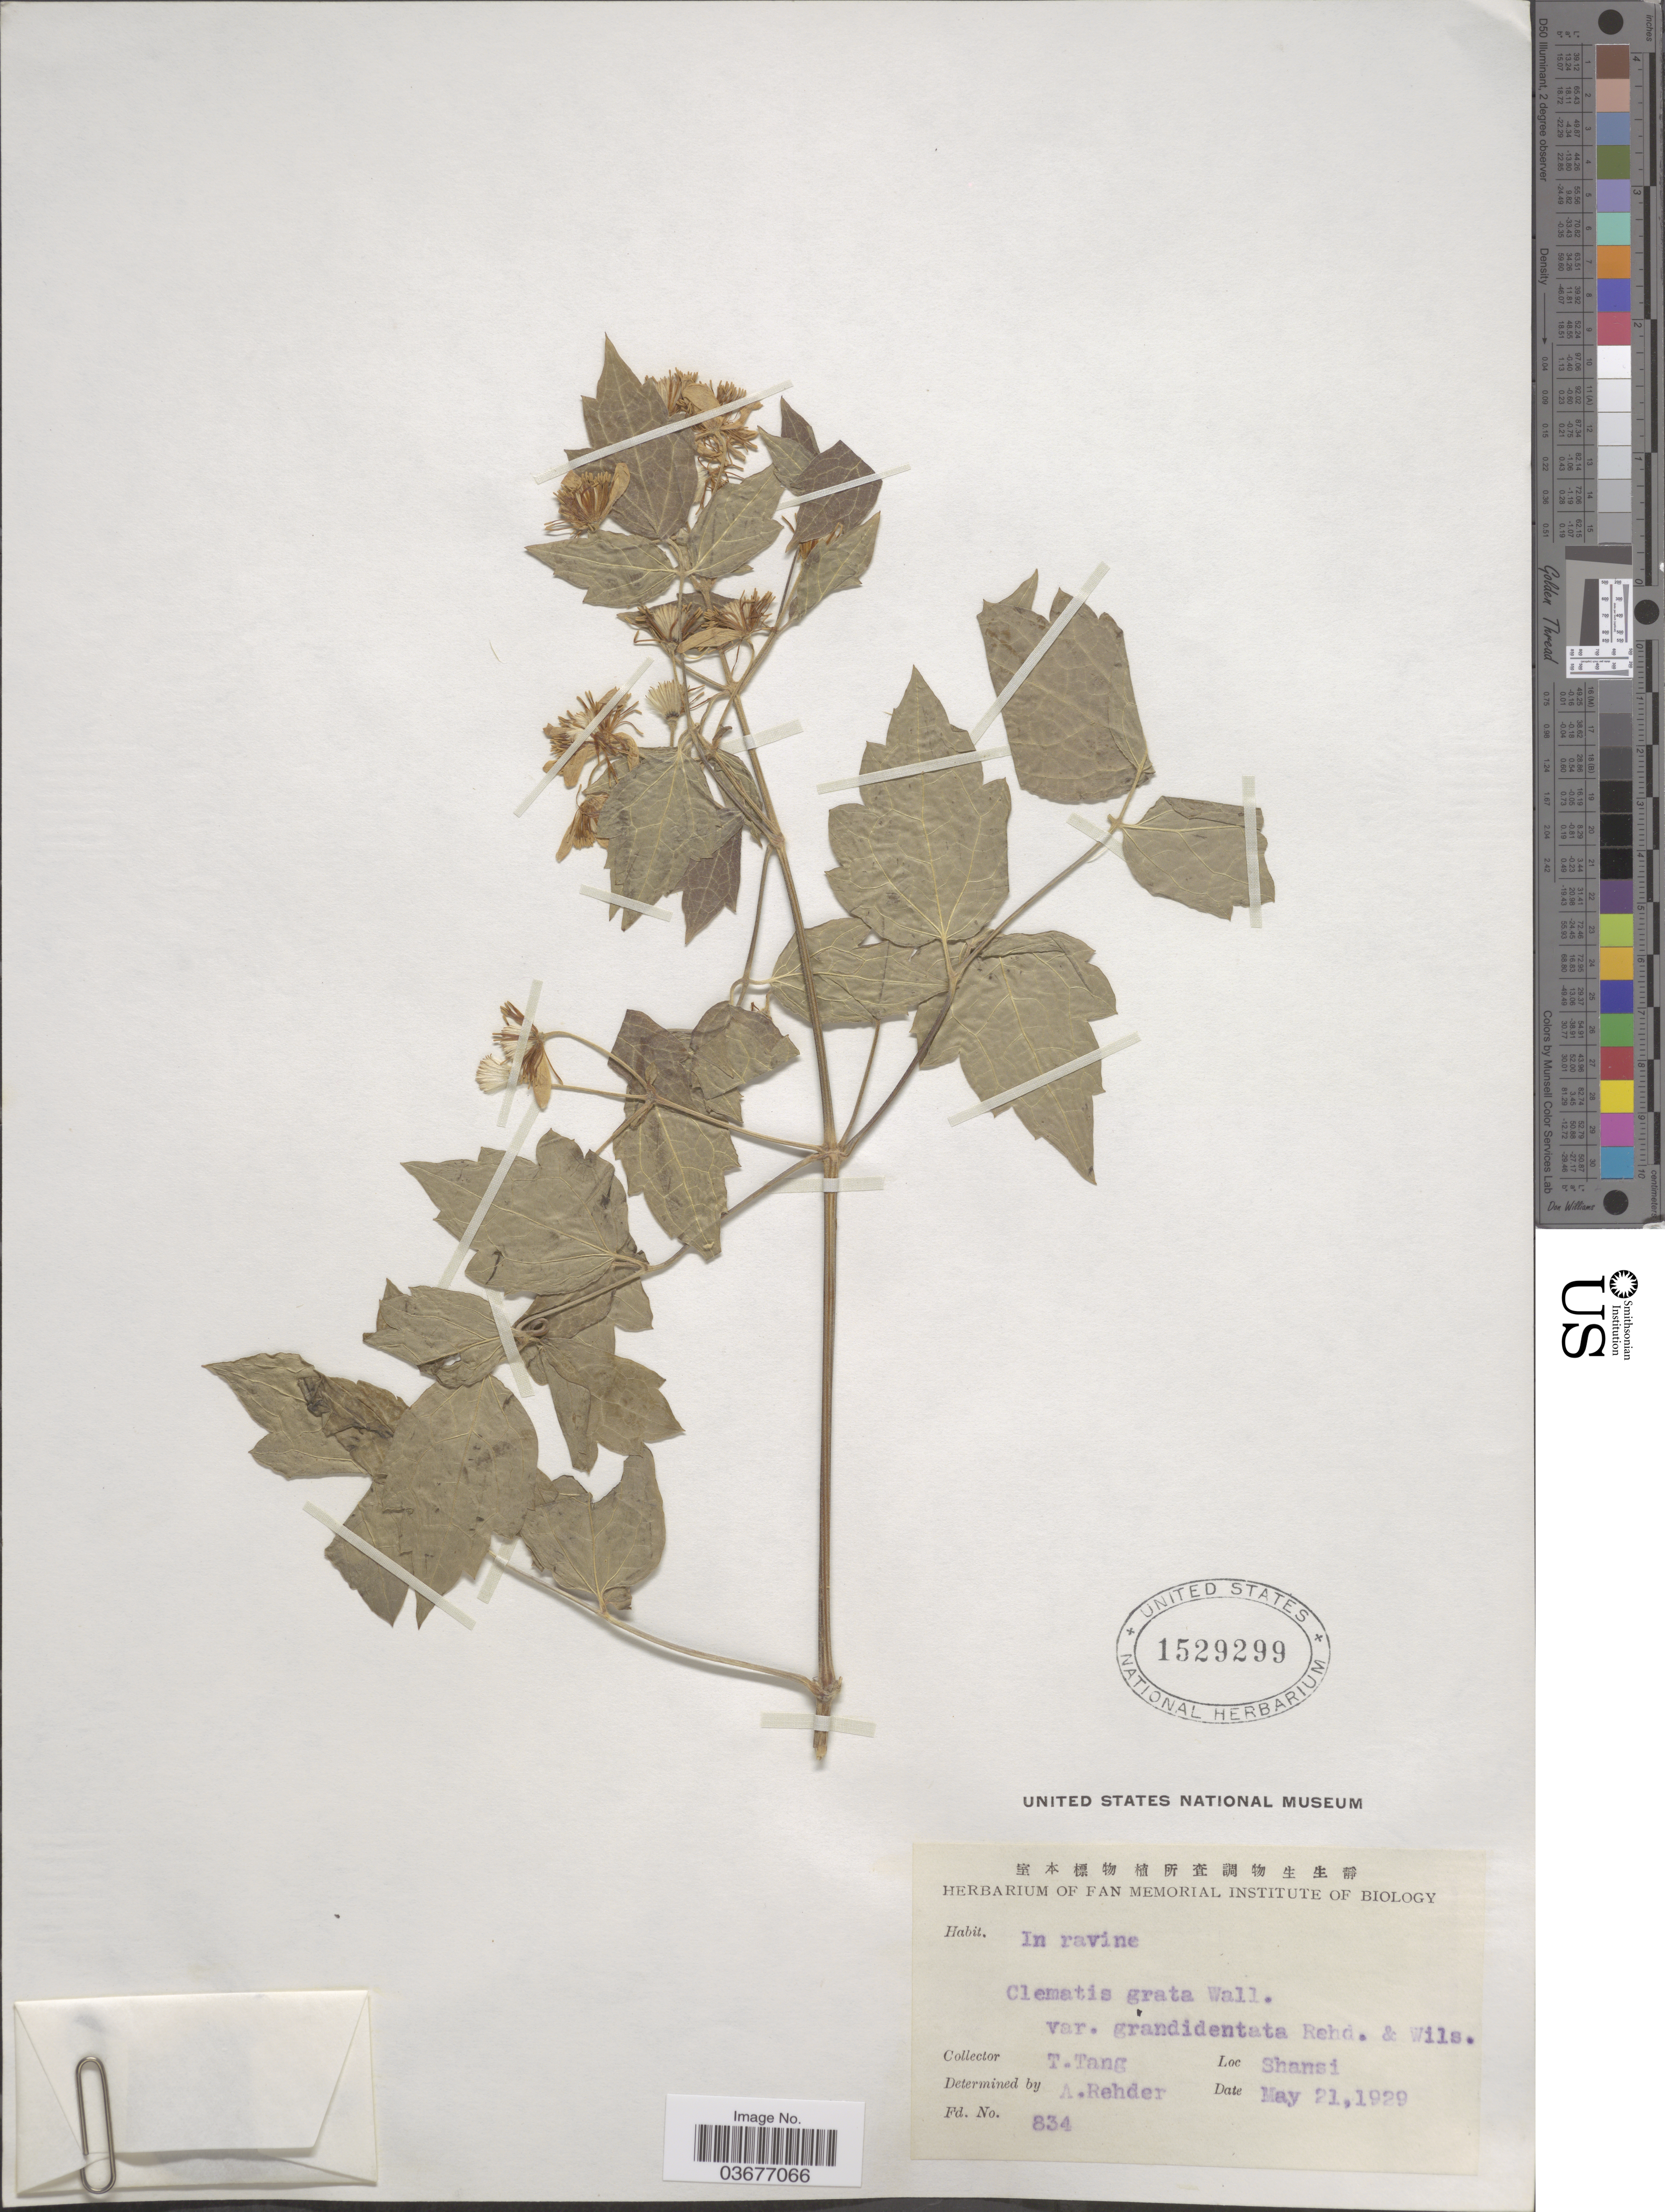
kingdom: Plantae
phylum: Tracheophyta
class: Magnoliopsida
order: Ranunculales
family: Ranunculaceae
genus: Clematis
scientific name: Clematis grata var. grandidentata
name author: Rehder & E.H. Wilson in Sarg.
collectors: T. Tang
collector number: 834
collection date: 1929-05-21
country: China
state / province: Shanxi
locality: Shansi.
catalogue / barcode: US 1529299